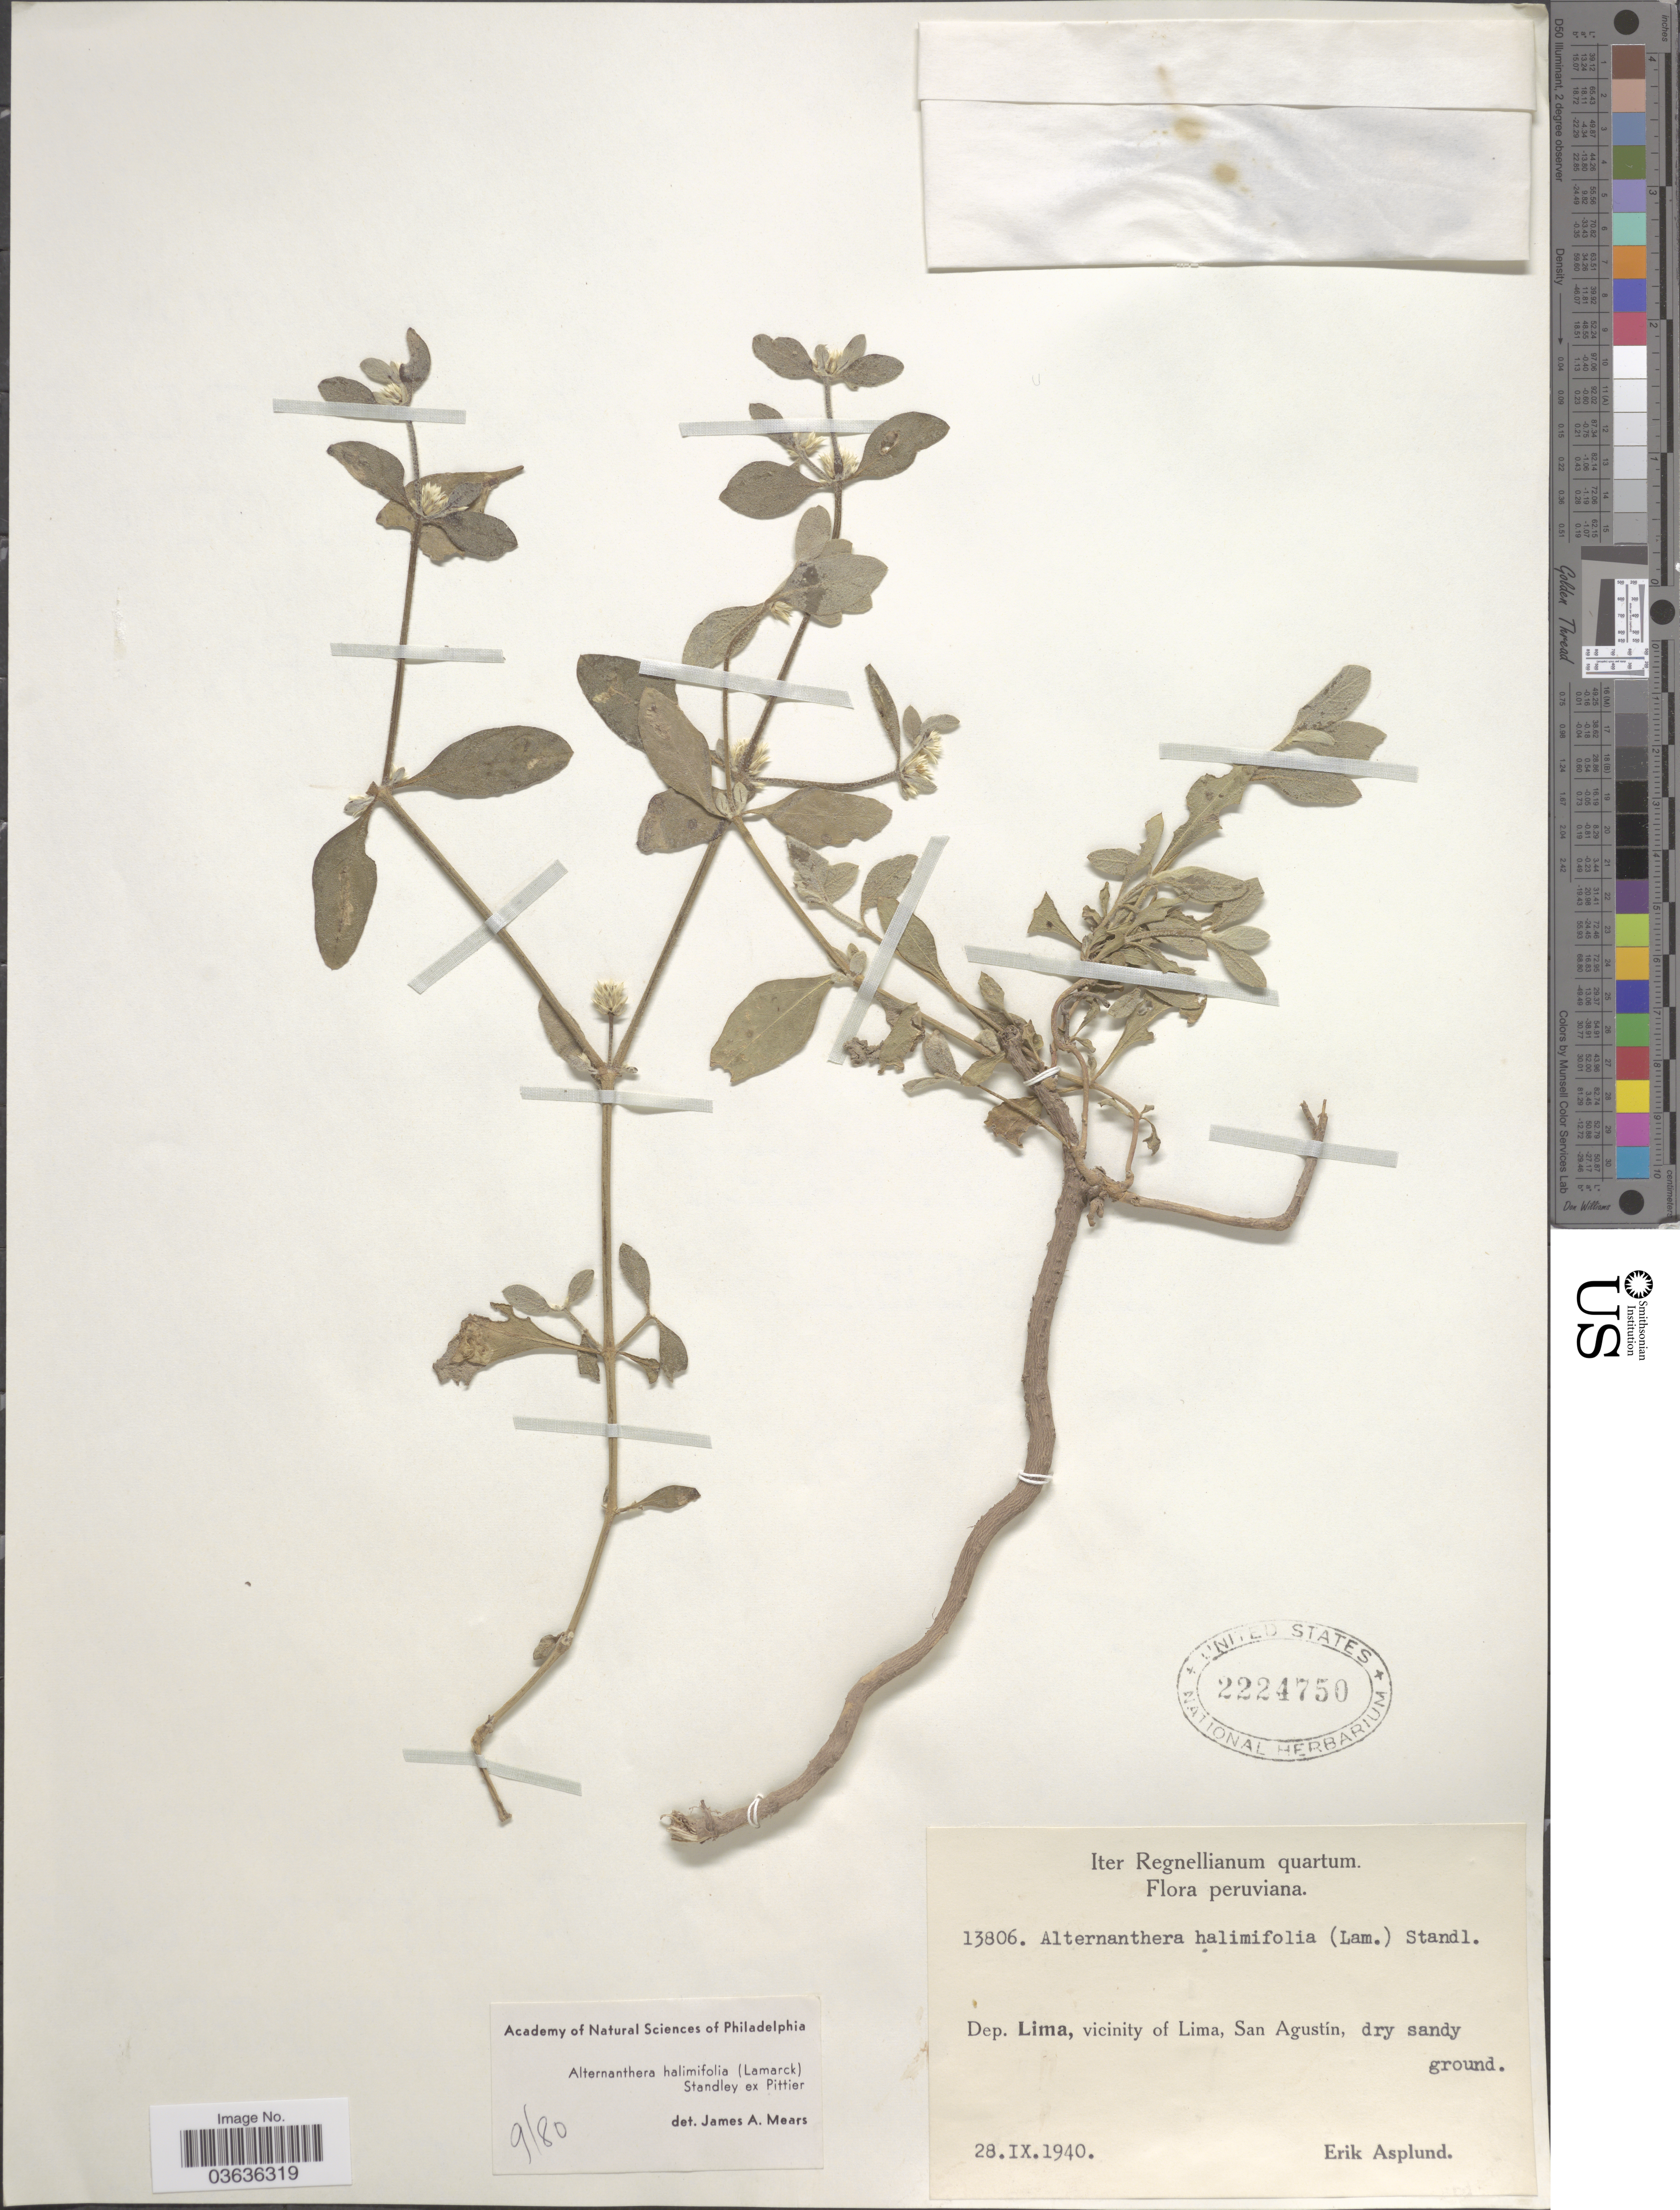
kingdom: Plantae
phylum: Tracheophyta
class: Magnoliopsida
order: Caryophyllales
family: Amaranthaceae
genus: Alternanthera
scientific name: Alternanthera halimifolia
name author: (Lam.) Standl. ex Pittier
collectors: E. Asplund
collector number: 13806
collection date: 1940-09-28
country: Peru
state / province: Lima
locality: Dep. Lima, vicinity of Lima, San Agustin.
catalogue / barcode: US 2224750